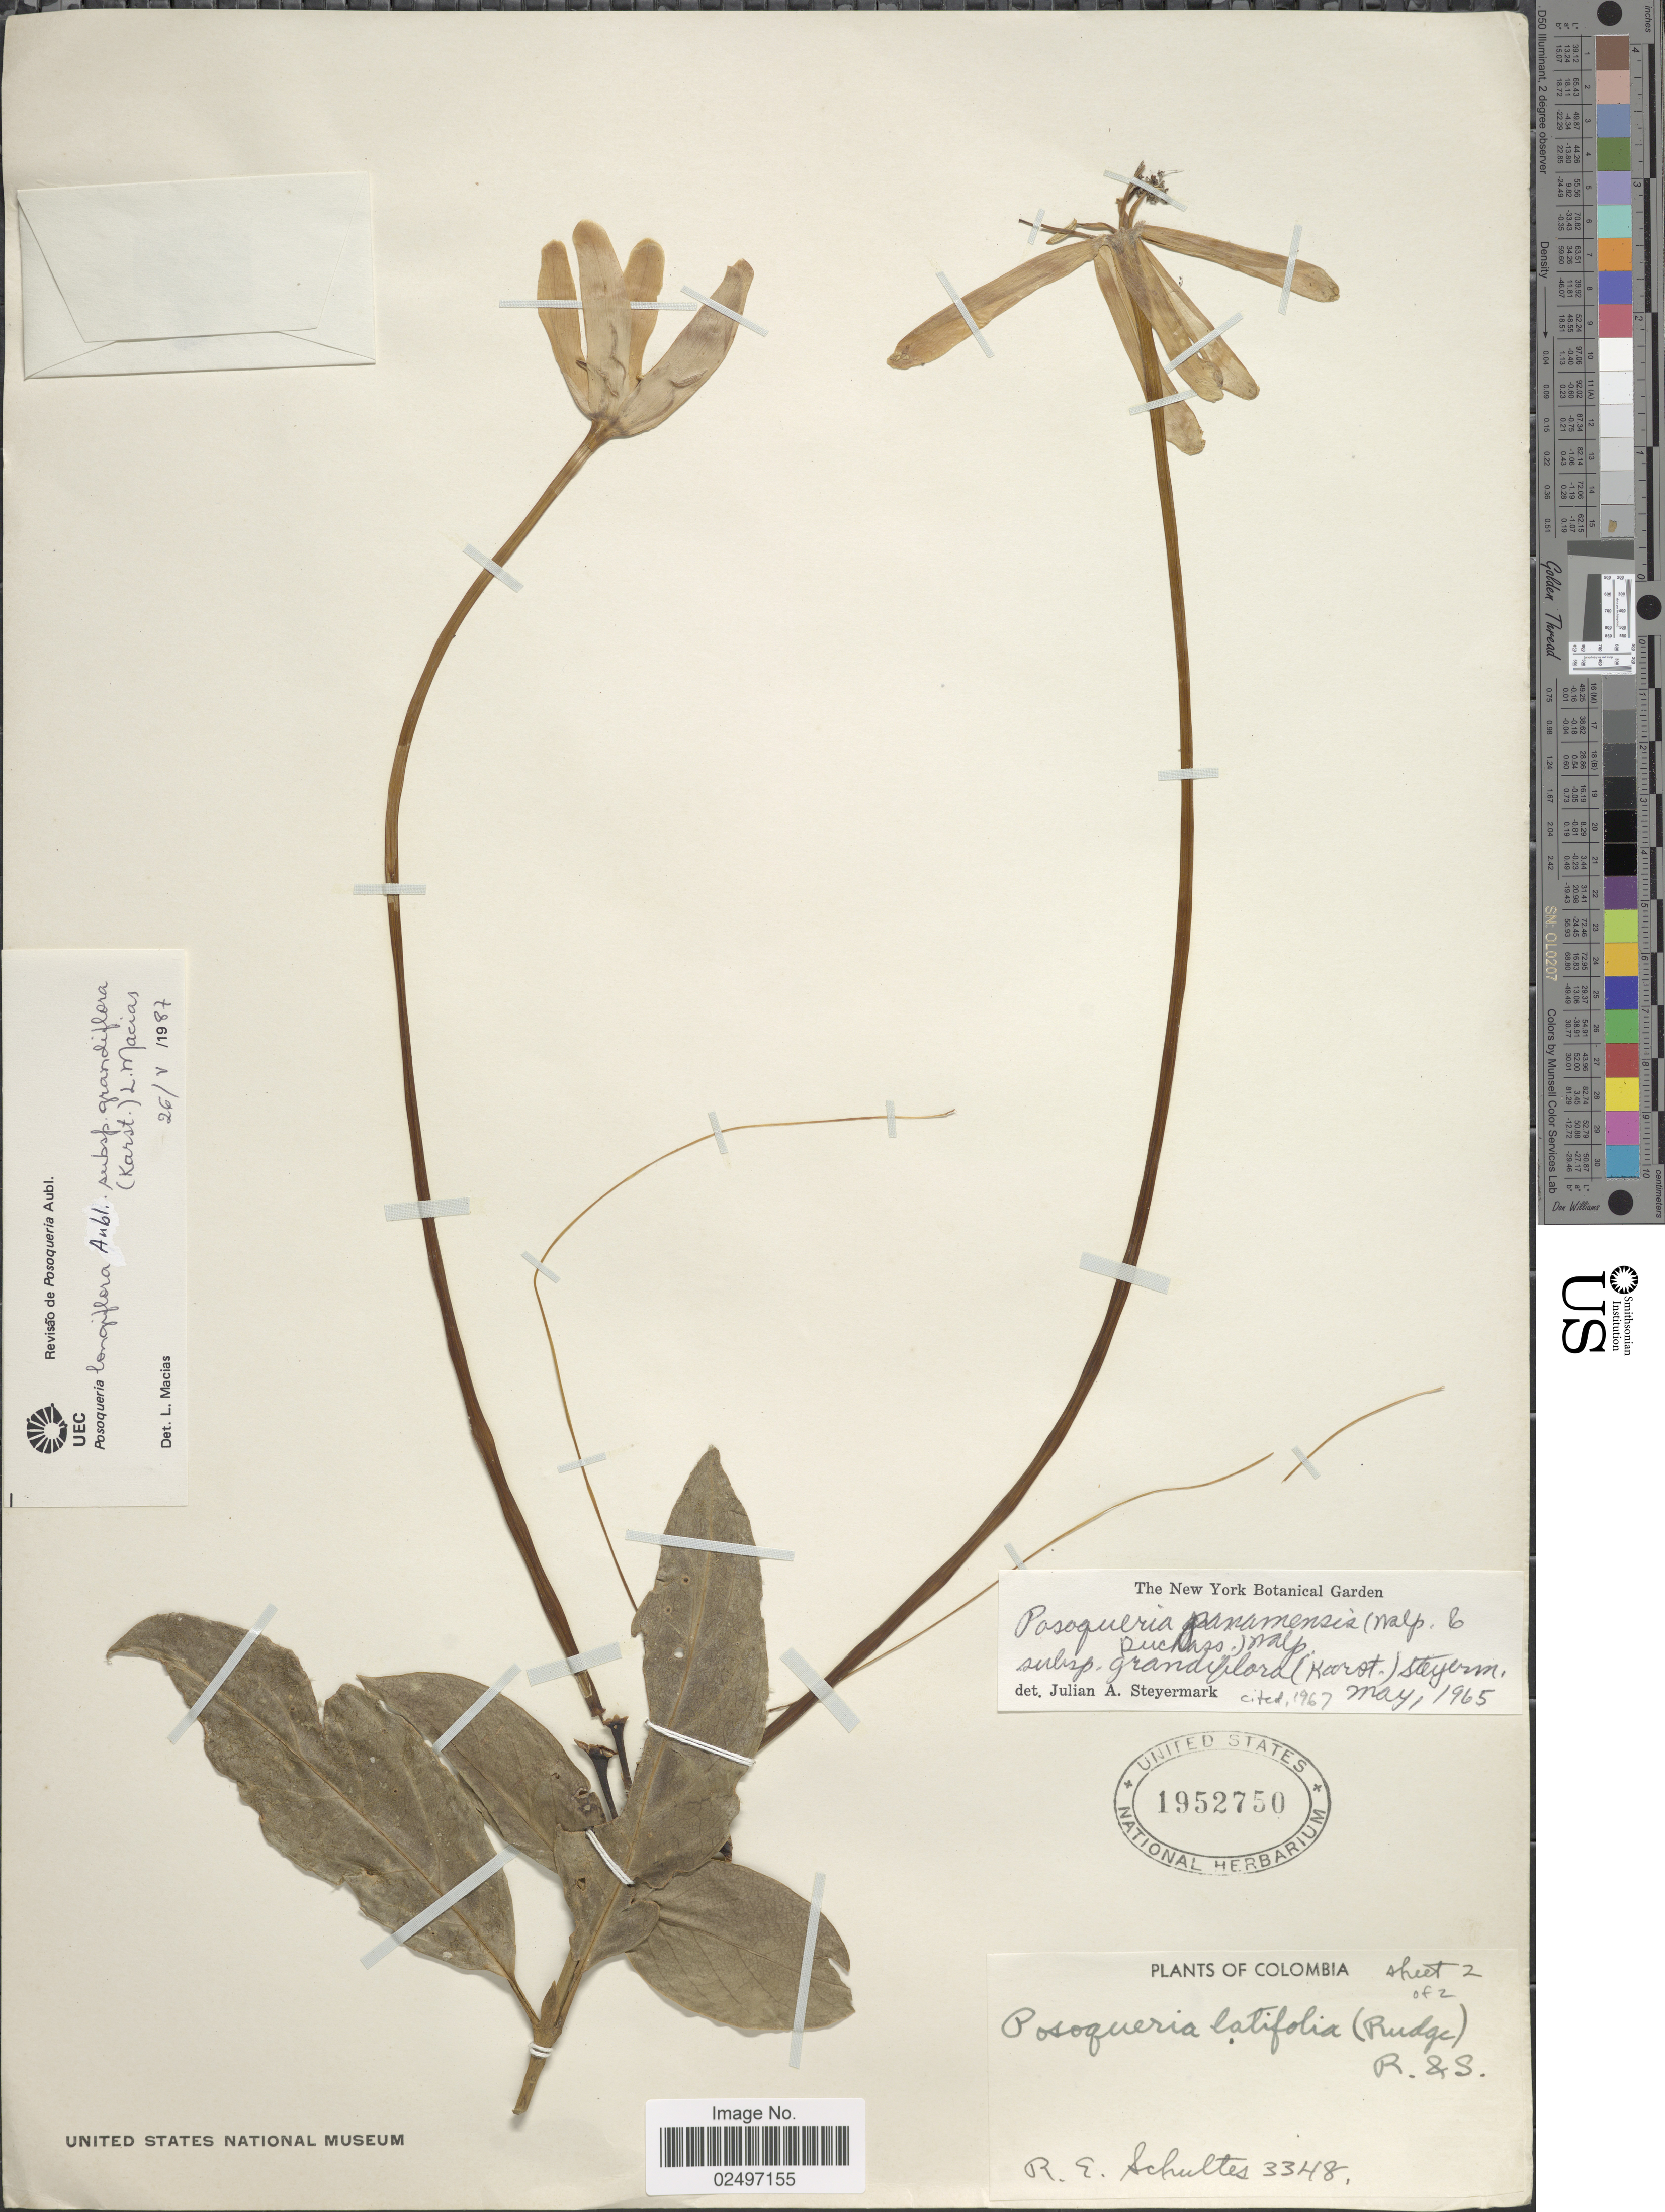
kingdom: Plantae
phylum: Tracheophyta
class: Magnoliopsida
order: Gentianales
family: Rubiaceae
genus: Posoqueria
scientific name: Posoqueria longiflora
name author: Aubl.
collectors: R. E. Schultes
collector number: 3348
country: Colombia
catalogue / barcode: US 1952750